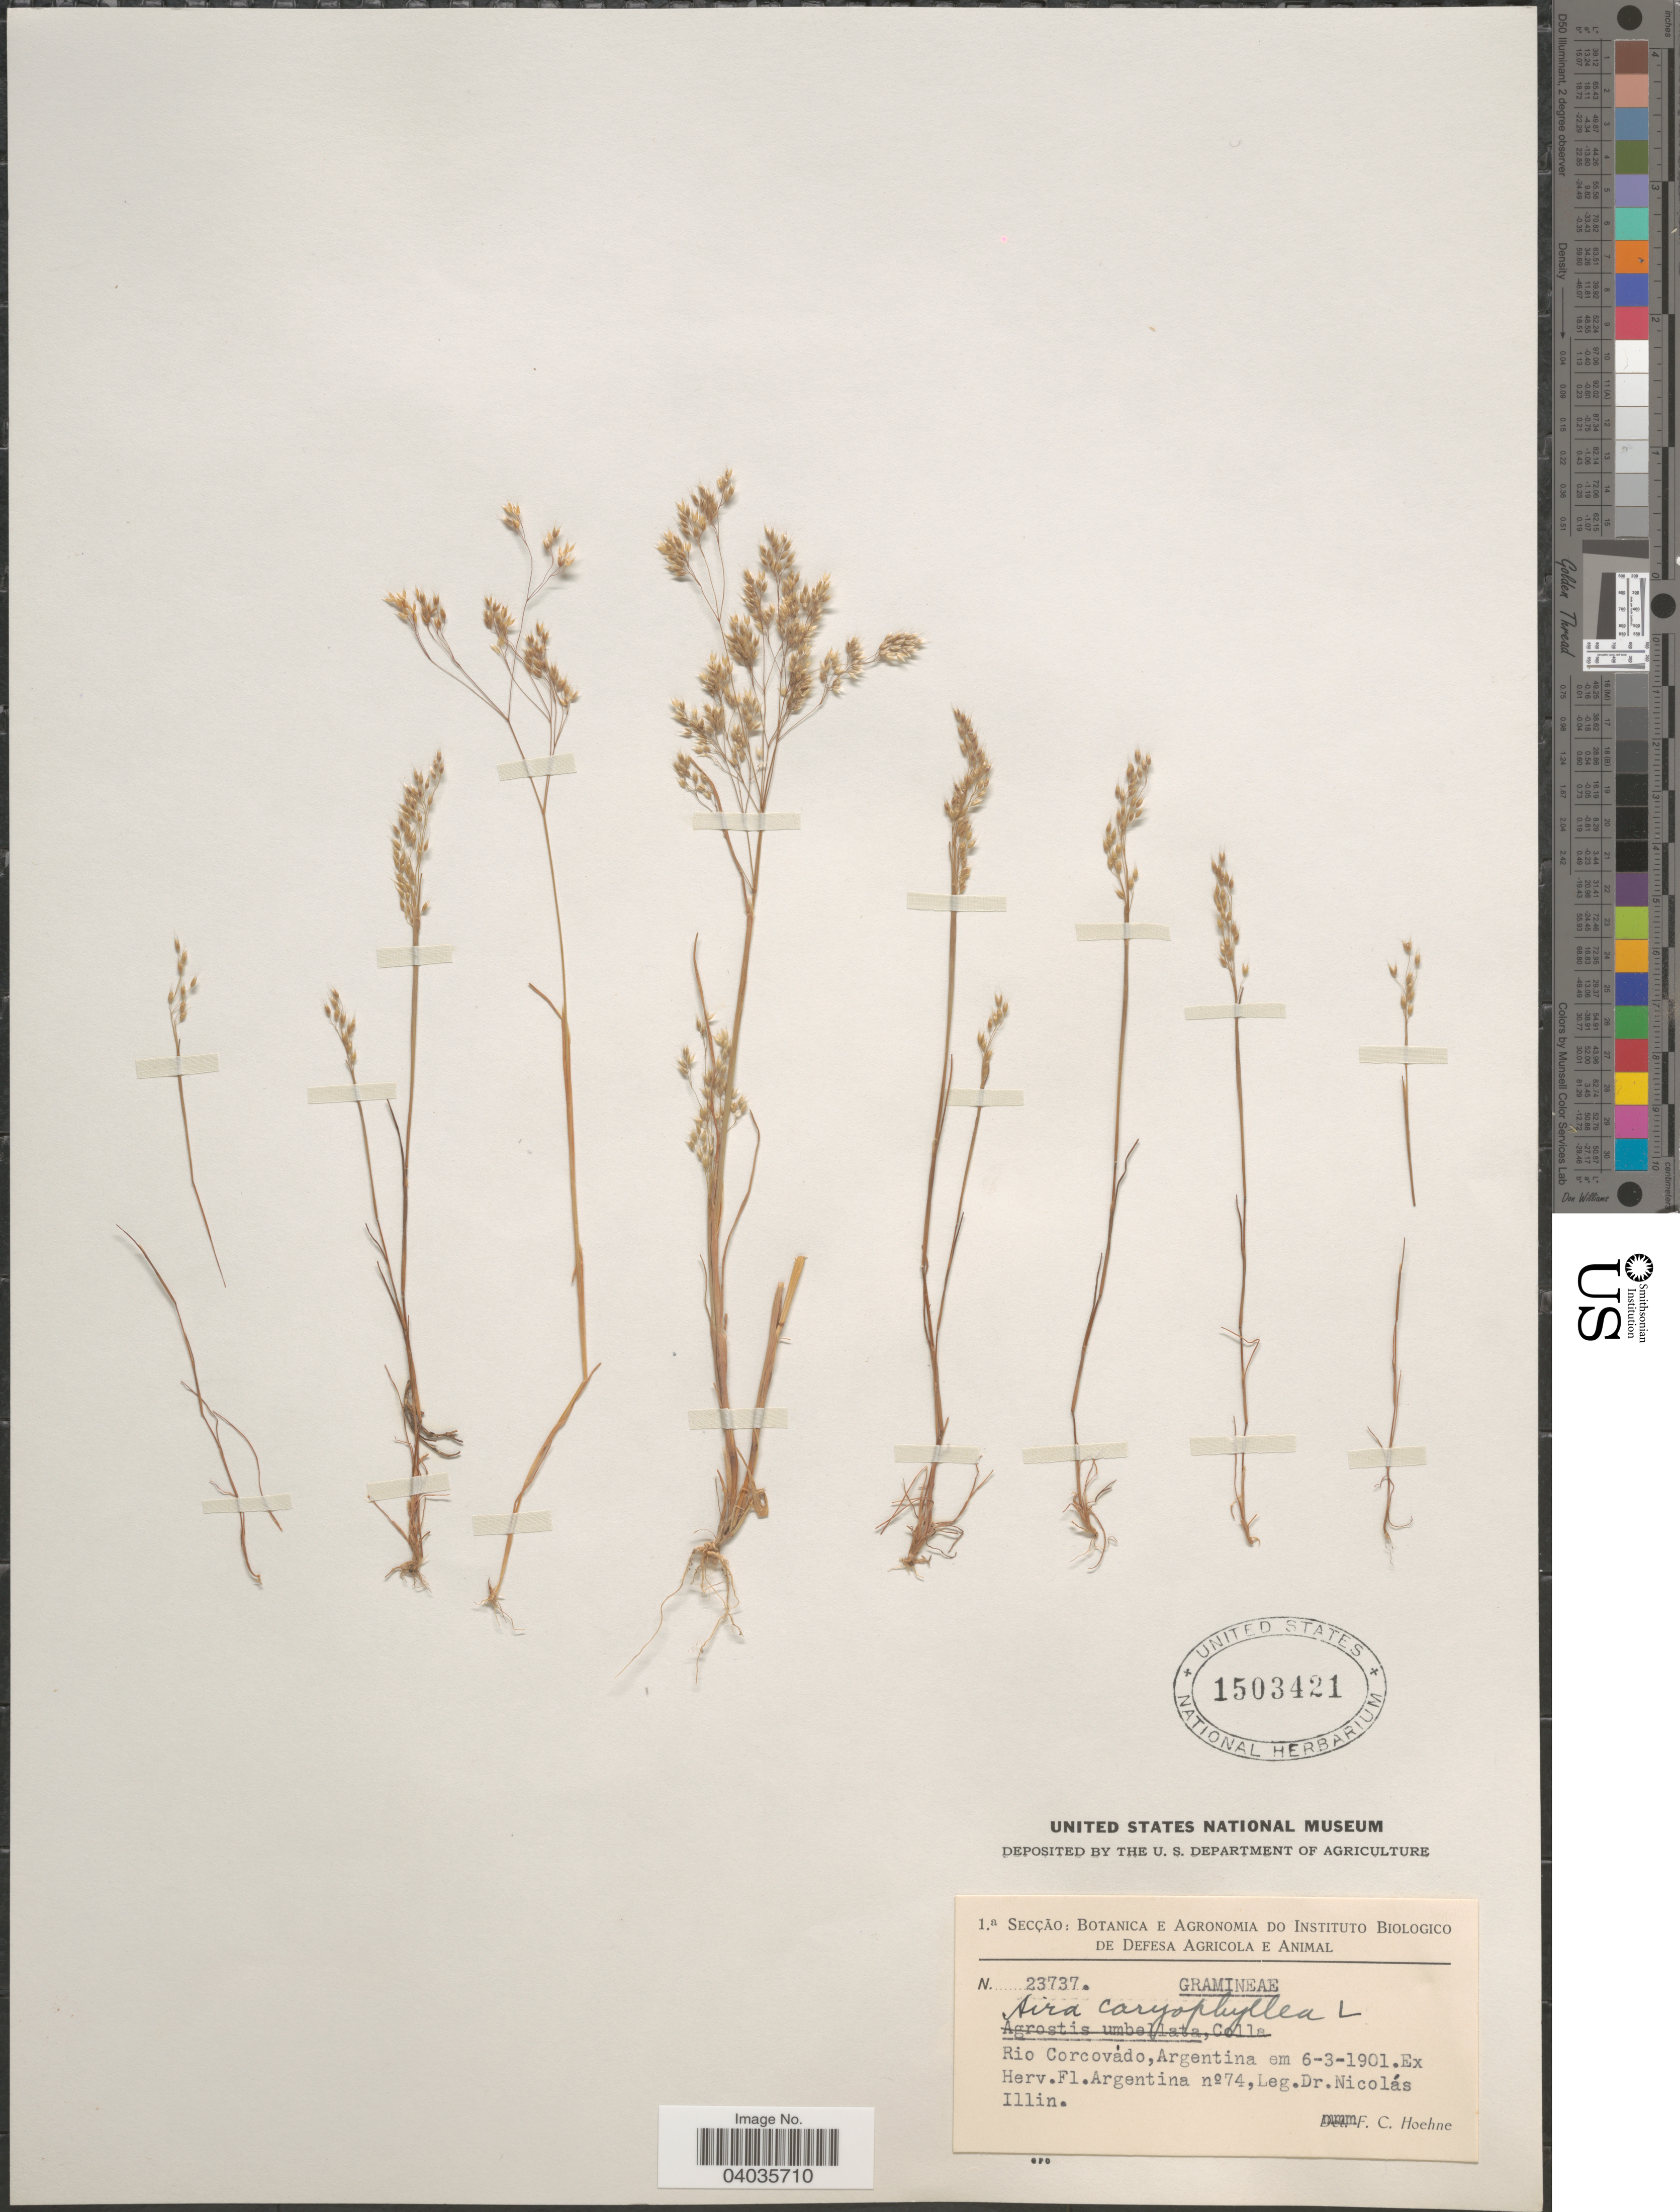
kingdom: Plantae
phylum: Tracheophyta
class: Liliopsida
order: Poales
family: Poaceae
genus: Aira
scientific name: Aira caryophyllea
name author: L.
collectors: N. Illin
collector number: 23737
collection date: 1901-03-06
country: Argentina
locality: Rio Corcovado. Ex Herv. Fl. Argentina.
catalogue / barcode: US 1503421